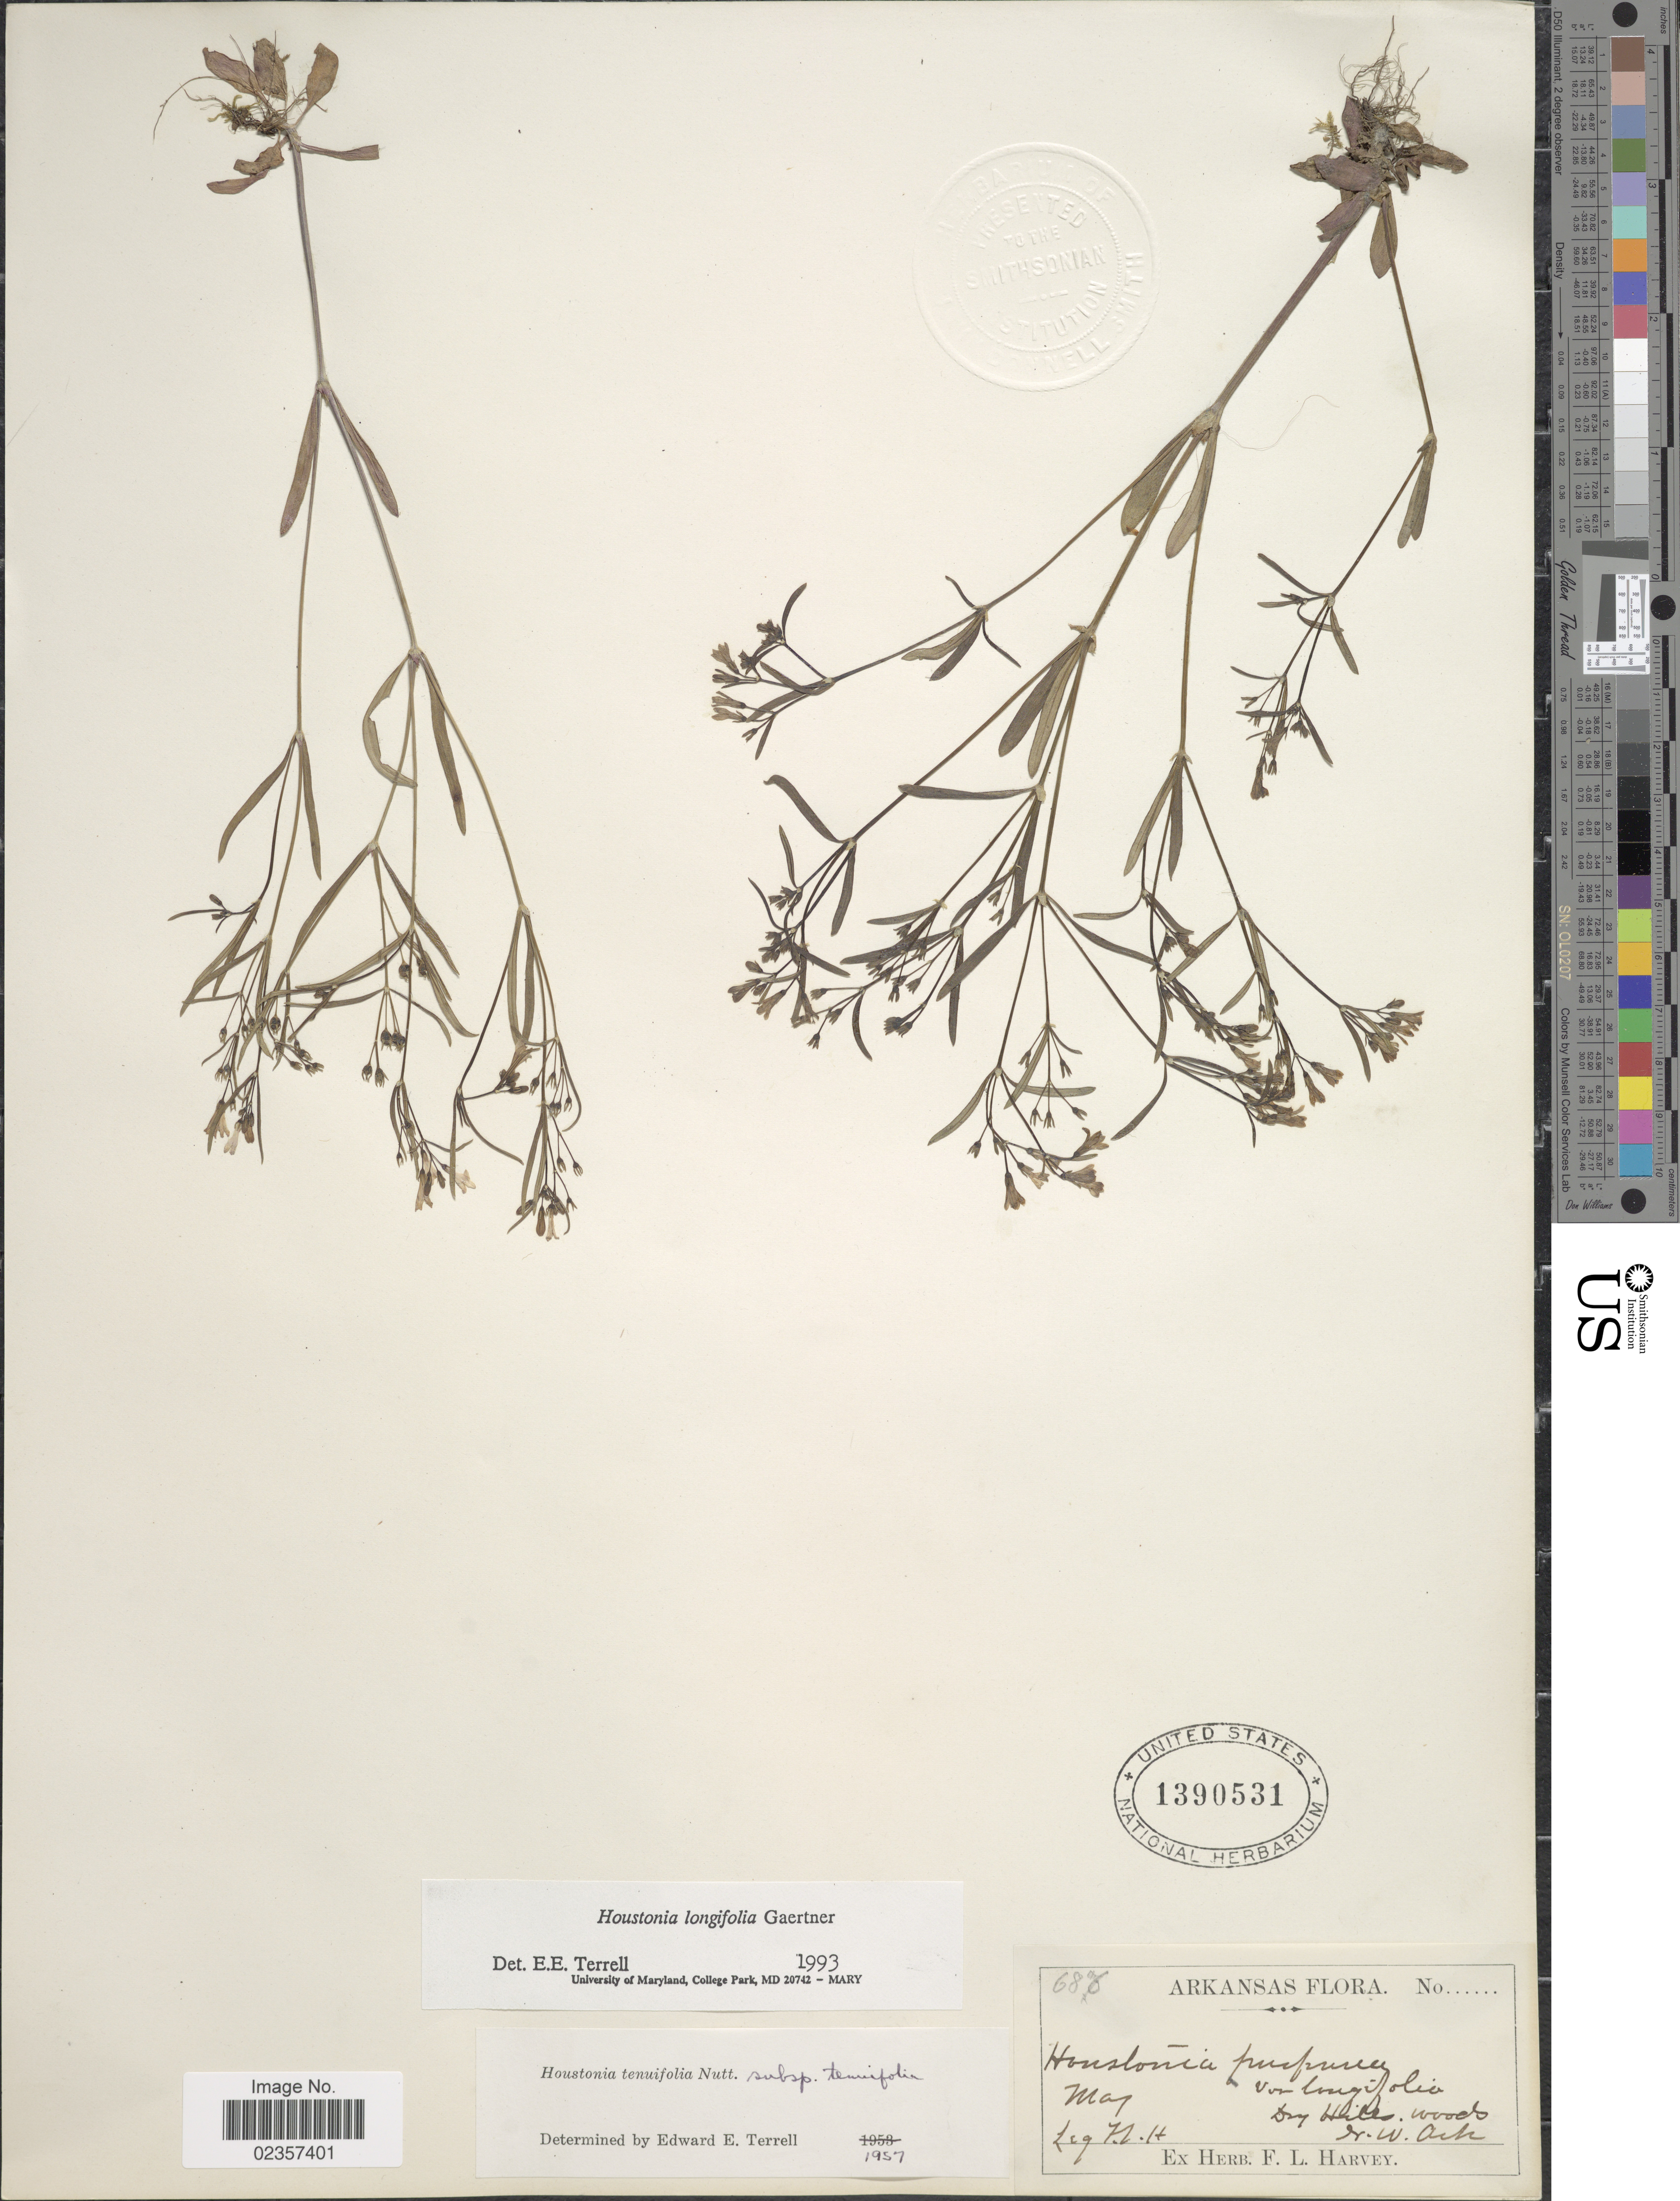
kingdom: Plantae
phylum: Tracheophyta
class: Magnoliopsida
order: Gentianales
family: Rubiaceae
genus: Houstonia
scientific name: Houstonia longifolia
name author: Gaertn.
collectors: F. L. Harvey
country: United States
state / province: Arkansas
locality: N.W. Ark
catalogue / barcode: US 1390531